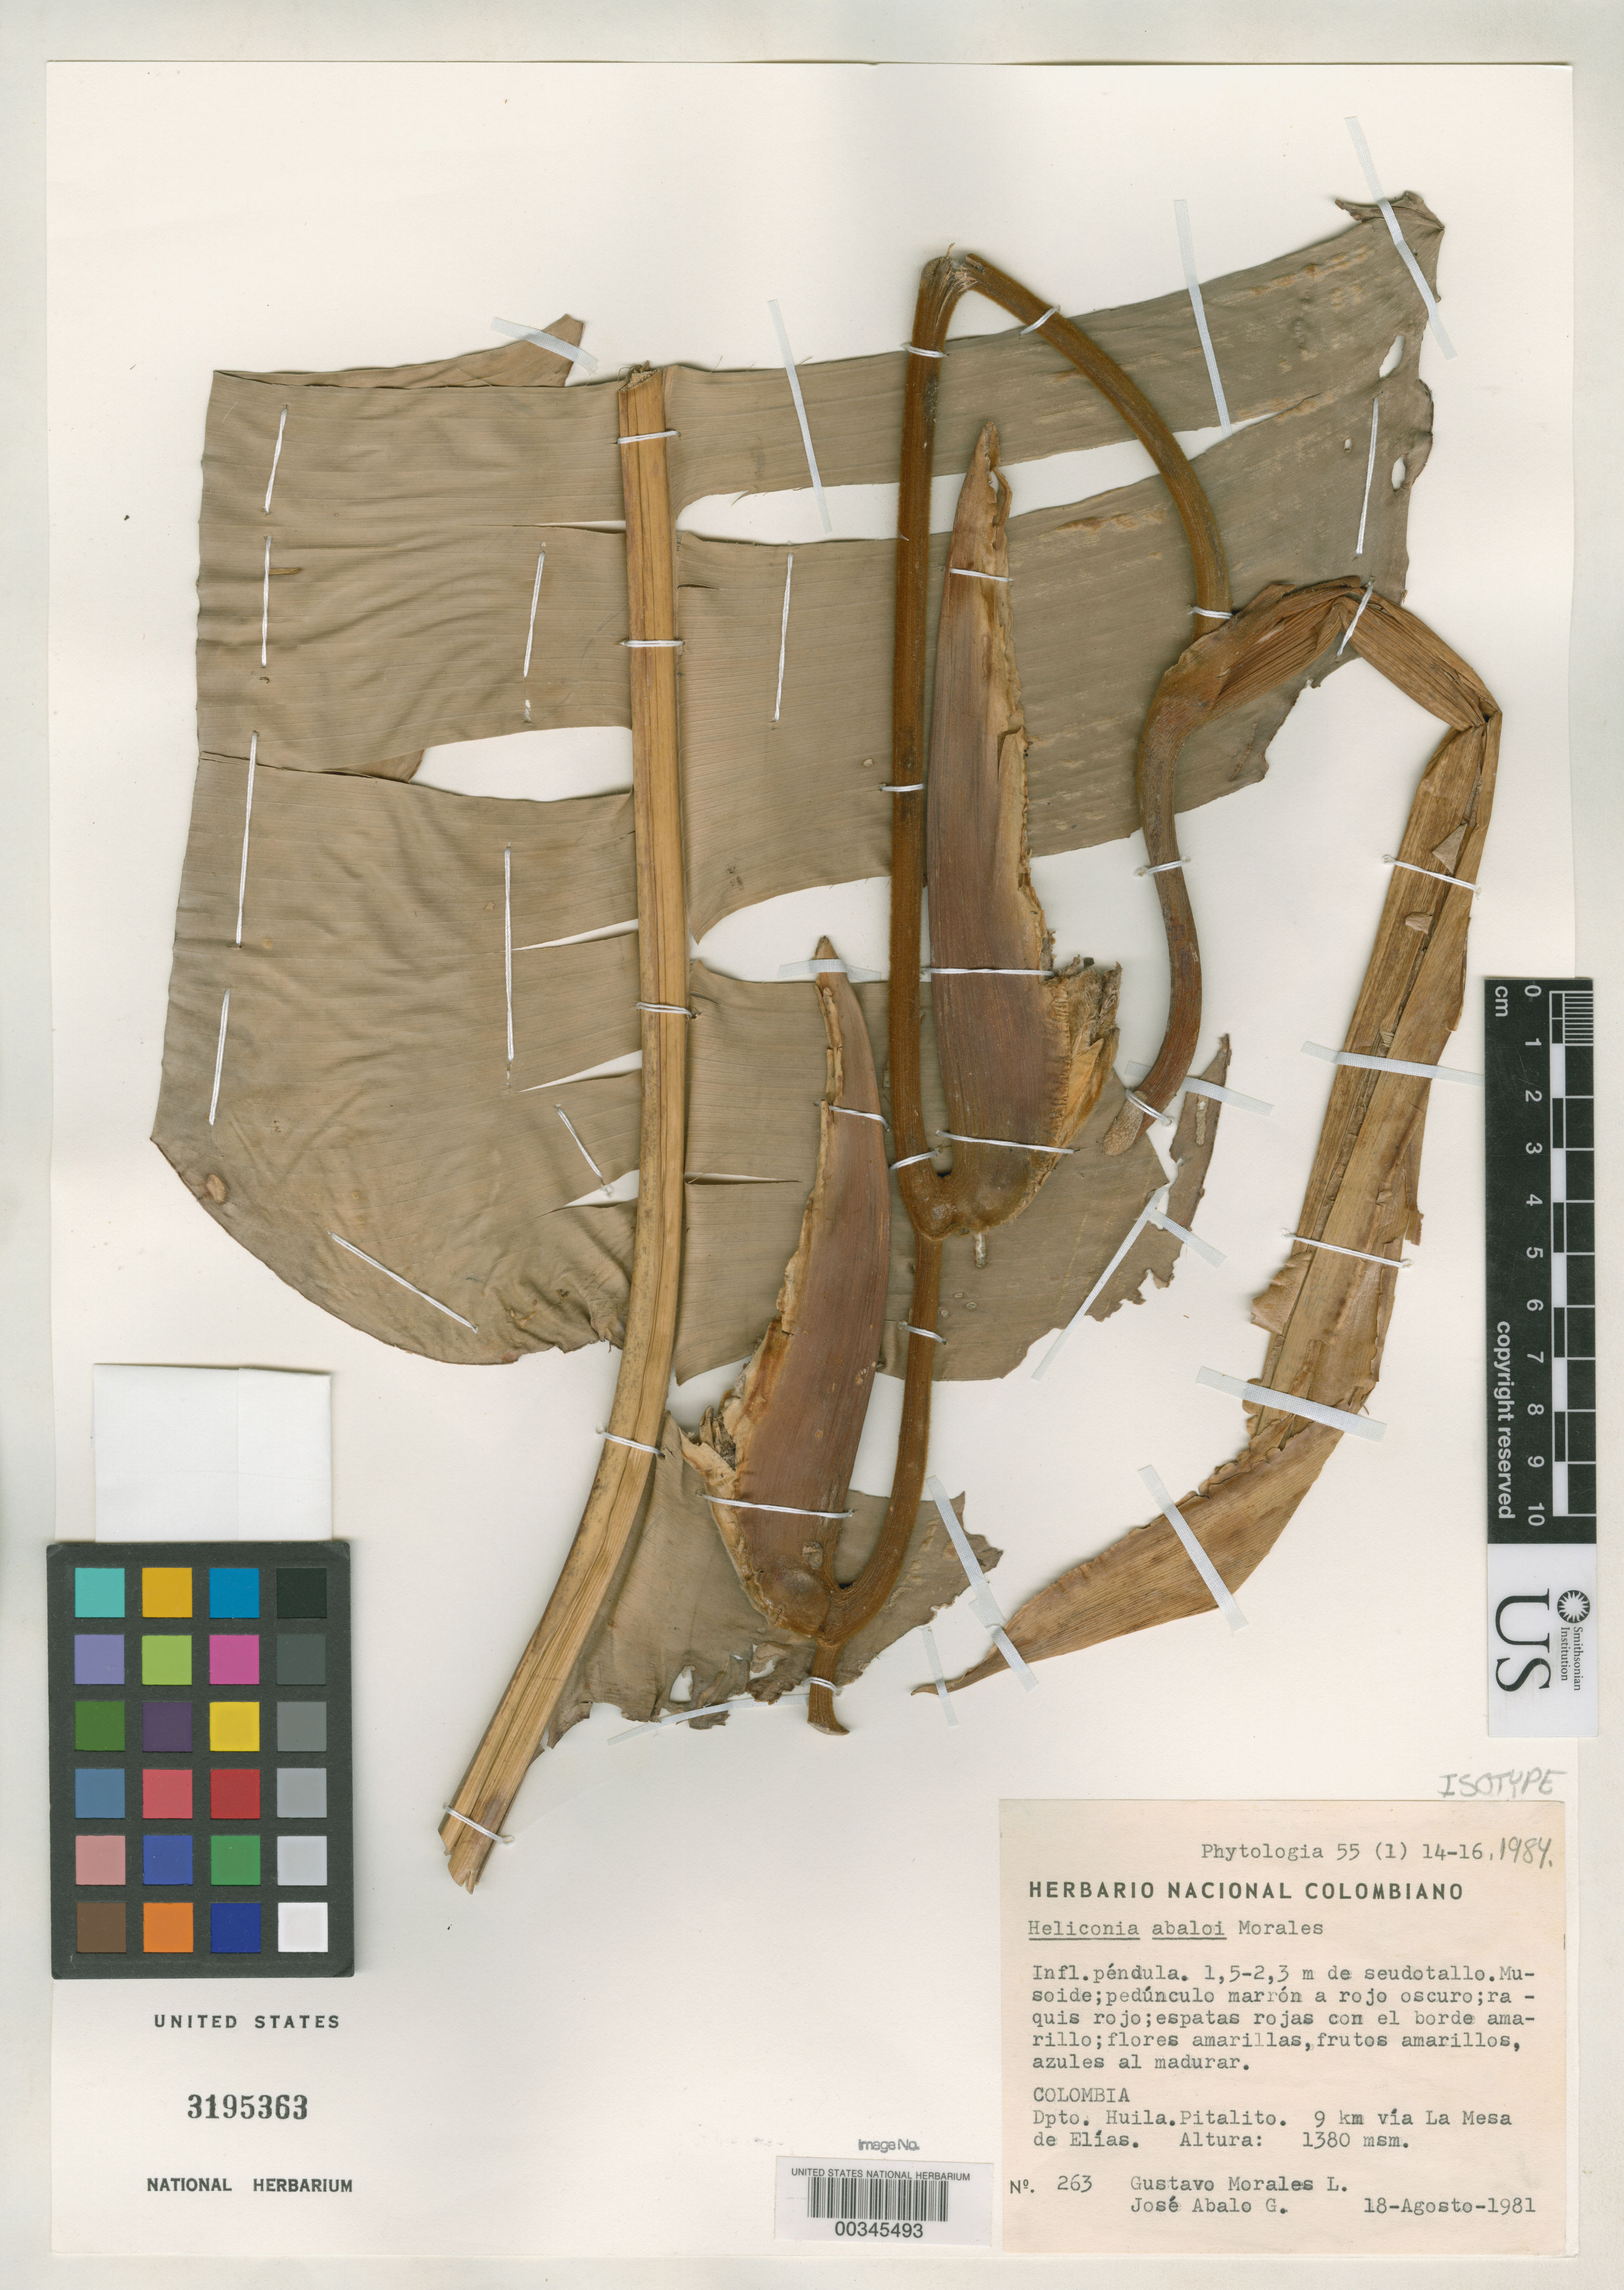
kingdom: Plantae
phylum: Tracheophyta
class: Liliopsida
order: Zingiberales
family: Heliconiaceae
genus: Heliconia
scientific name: Heliconia abaloi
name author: Morales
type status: Isotype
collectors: G. Morales L. & J. E. Abalo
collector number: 263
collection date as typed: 18 Aug 1981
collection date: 1981-08-18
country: Colombia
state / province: Huila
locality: Pitalito, 9 km via La Mesa de Elias.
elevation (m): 1380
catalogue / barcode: US 3195363